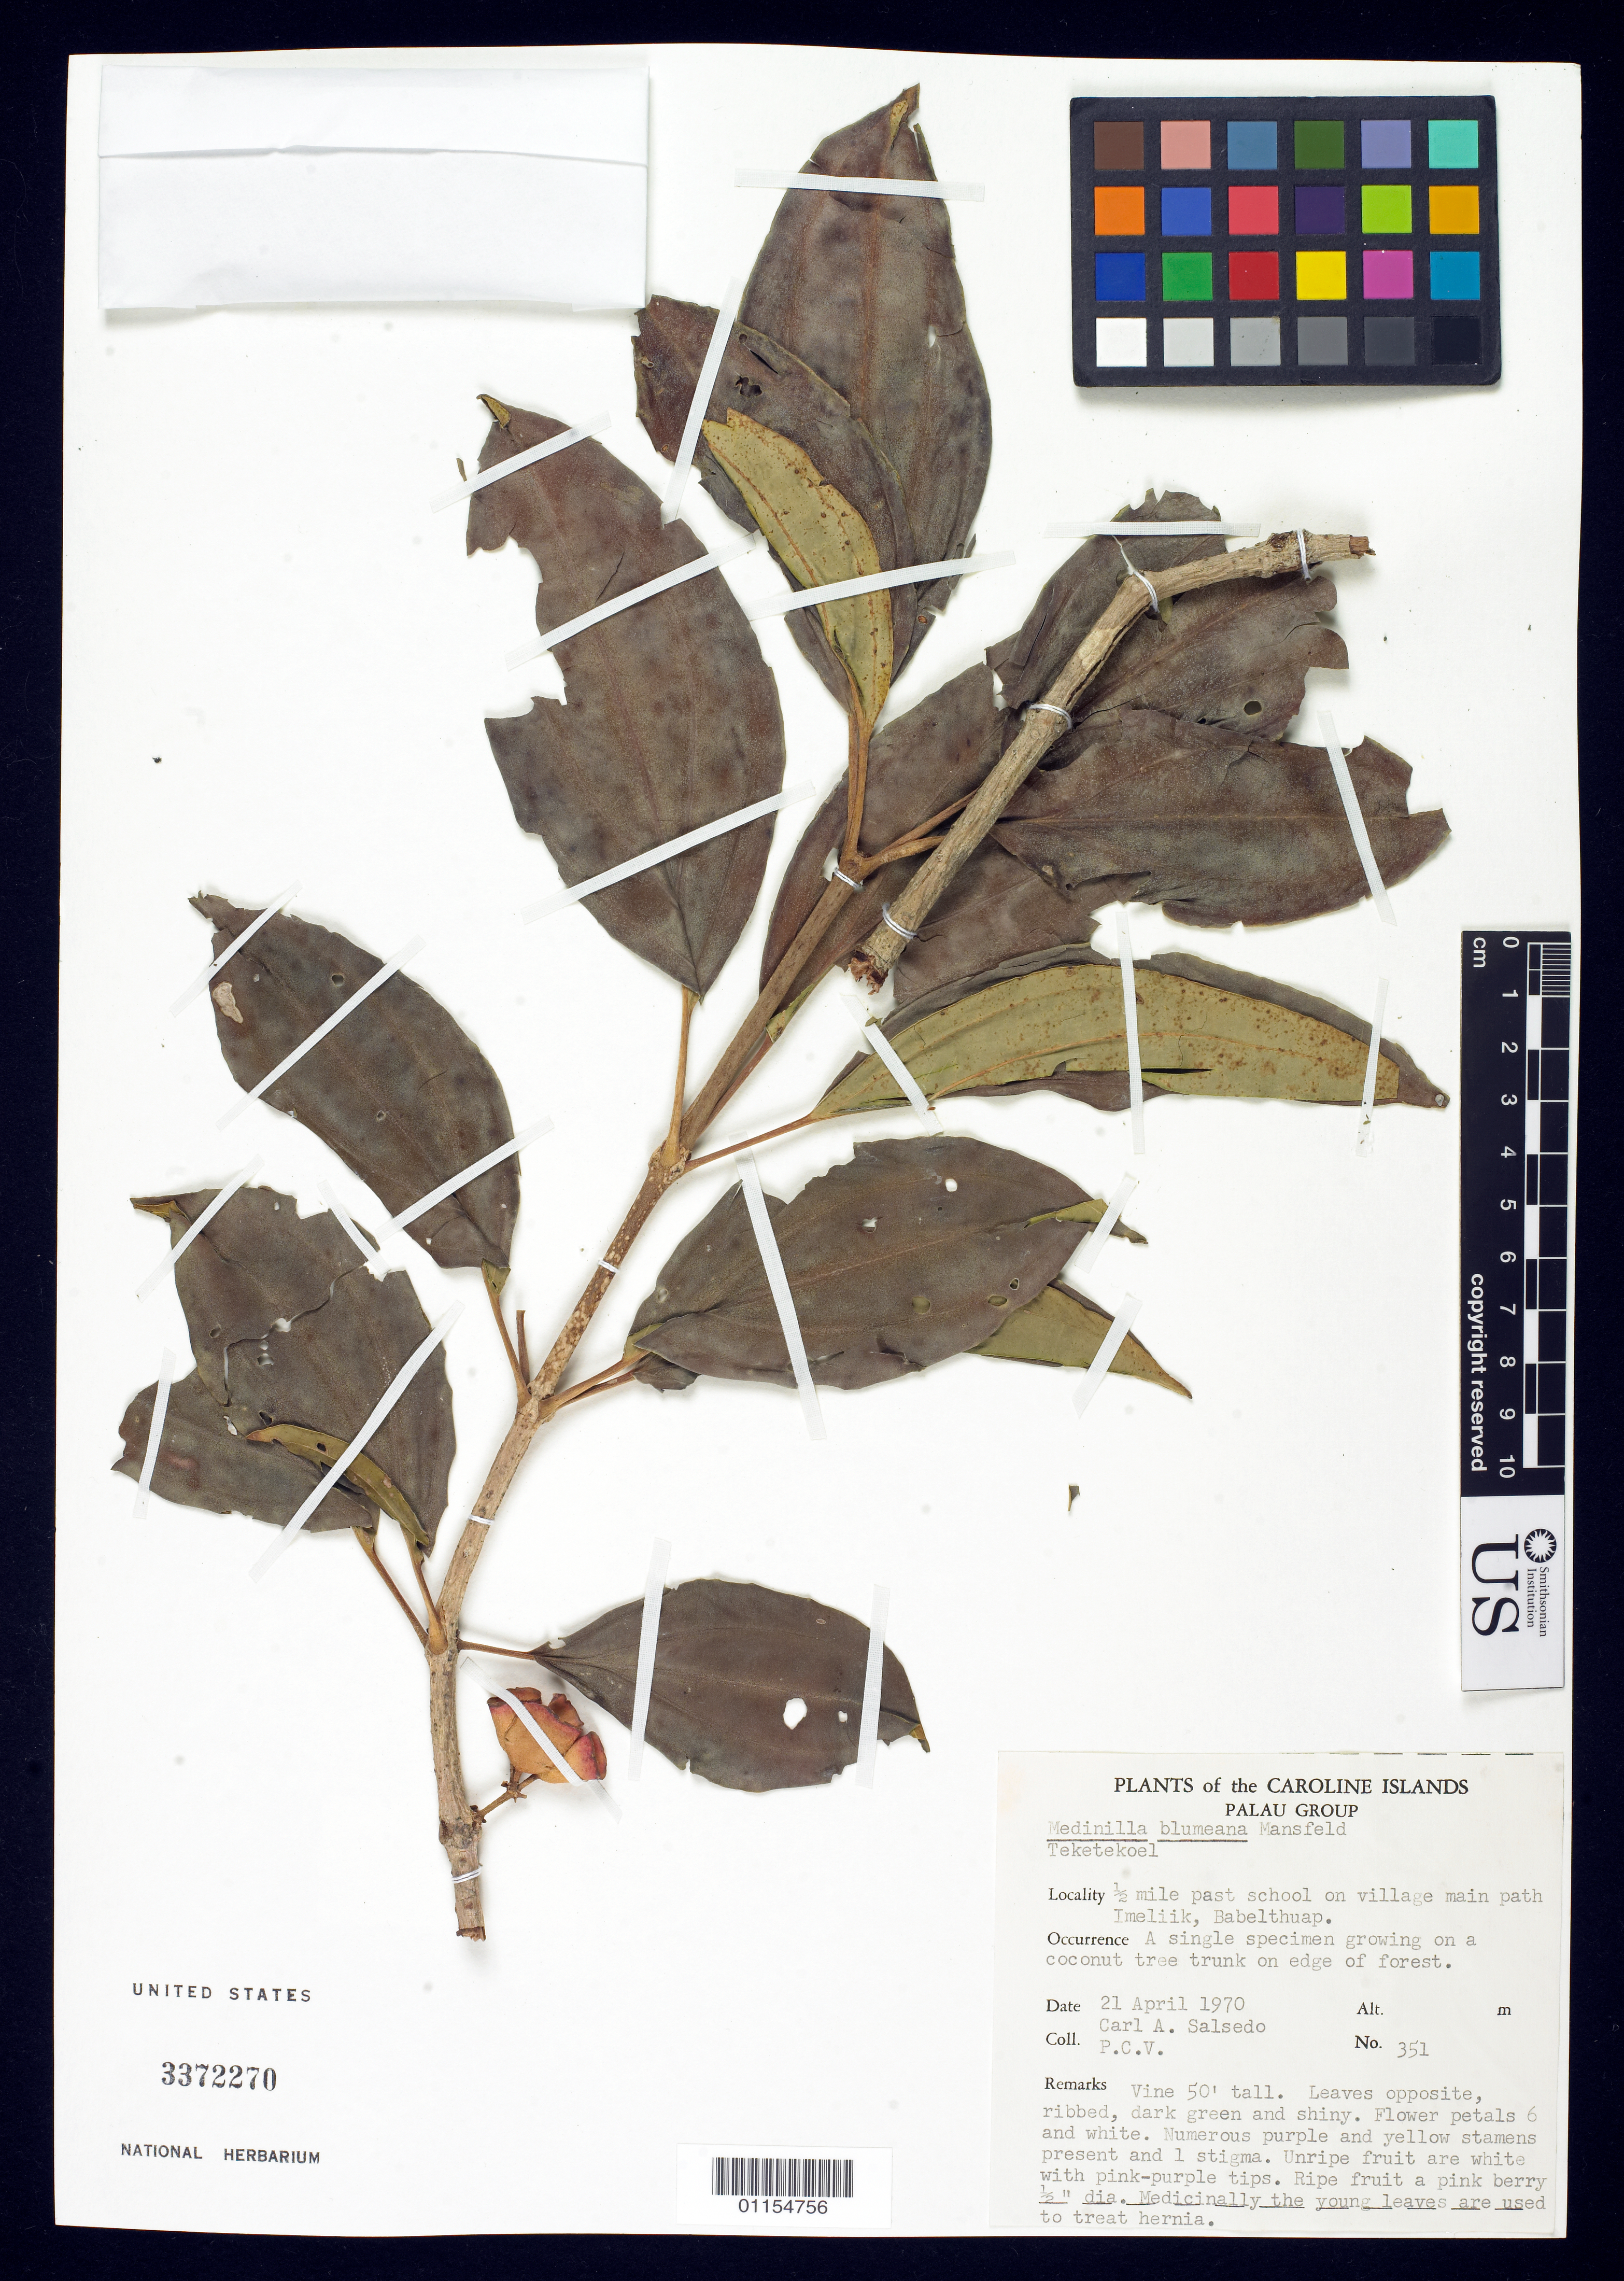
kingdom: Plantae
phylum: Tracheophyta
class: Magnoliopsida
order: Myrtales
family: Melastomataceae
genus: Medinilla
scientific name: Medinilla blumeana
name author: Mansf.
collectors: C.A. Salsedo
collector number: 351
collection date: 1972-04-21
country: Palau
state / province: Aimeliik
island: Babeldaob [Babelthuap]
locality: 1/2 mile past school on ivllage main path.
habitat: edge of forest on tree trunk.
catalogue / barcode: US 3372270